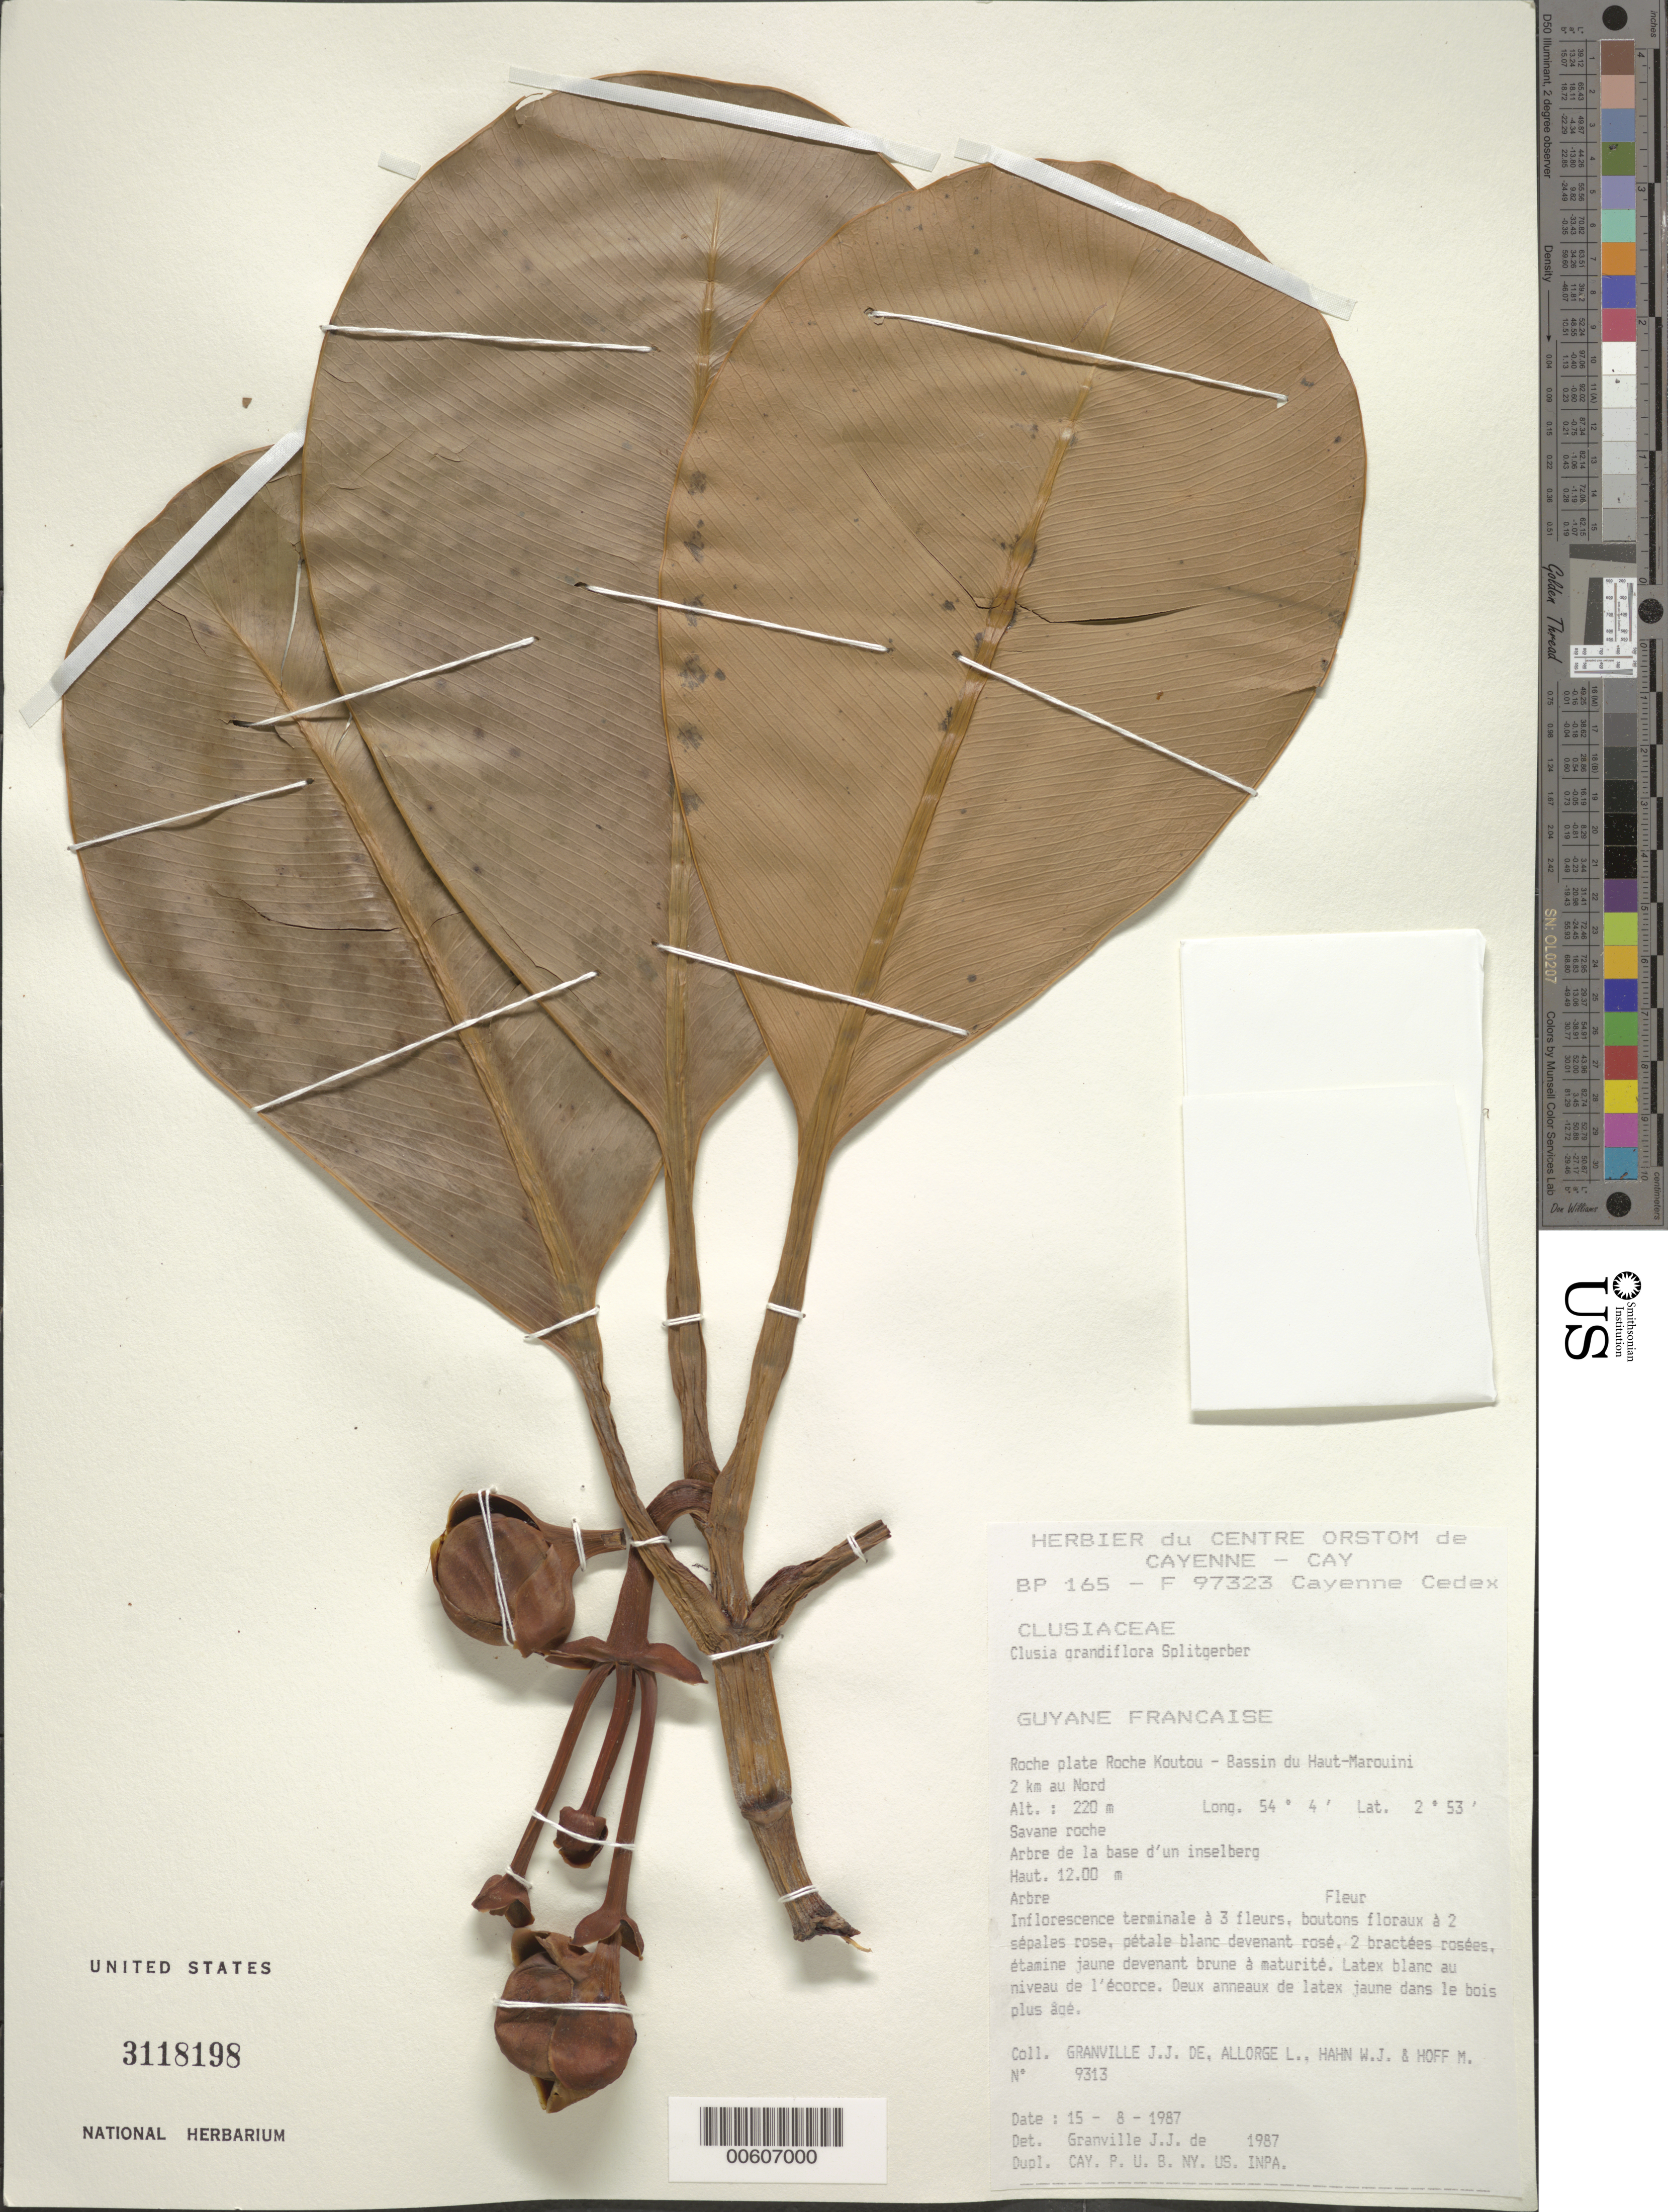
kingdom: Plantae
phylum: Tracheophyta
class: Magnoliopsida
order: Malpighiales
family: Clusiaceae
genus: Clusia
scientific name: Clusia grandiflora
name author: Splitg.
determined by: Granville, J. J. de, (CAY), Institut de Recherche pour le Developpement (IRD) (FRENCH GUIANA)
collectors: J.-J. de Granville, L. Allorge, W. J. Hahn & M. Hoff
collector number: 9313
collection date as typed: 15-Aug-87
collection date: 1987-08-15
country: French Guiana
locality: Roche Koutou, Bassin du Haut-Marouini, 2 km nord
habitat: Savane roche. Base d'un inselberg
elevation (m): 220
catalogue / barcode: US 3118198